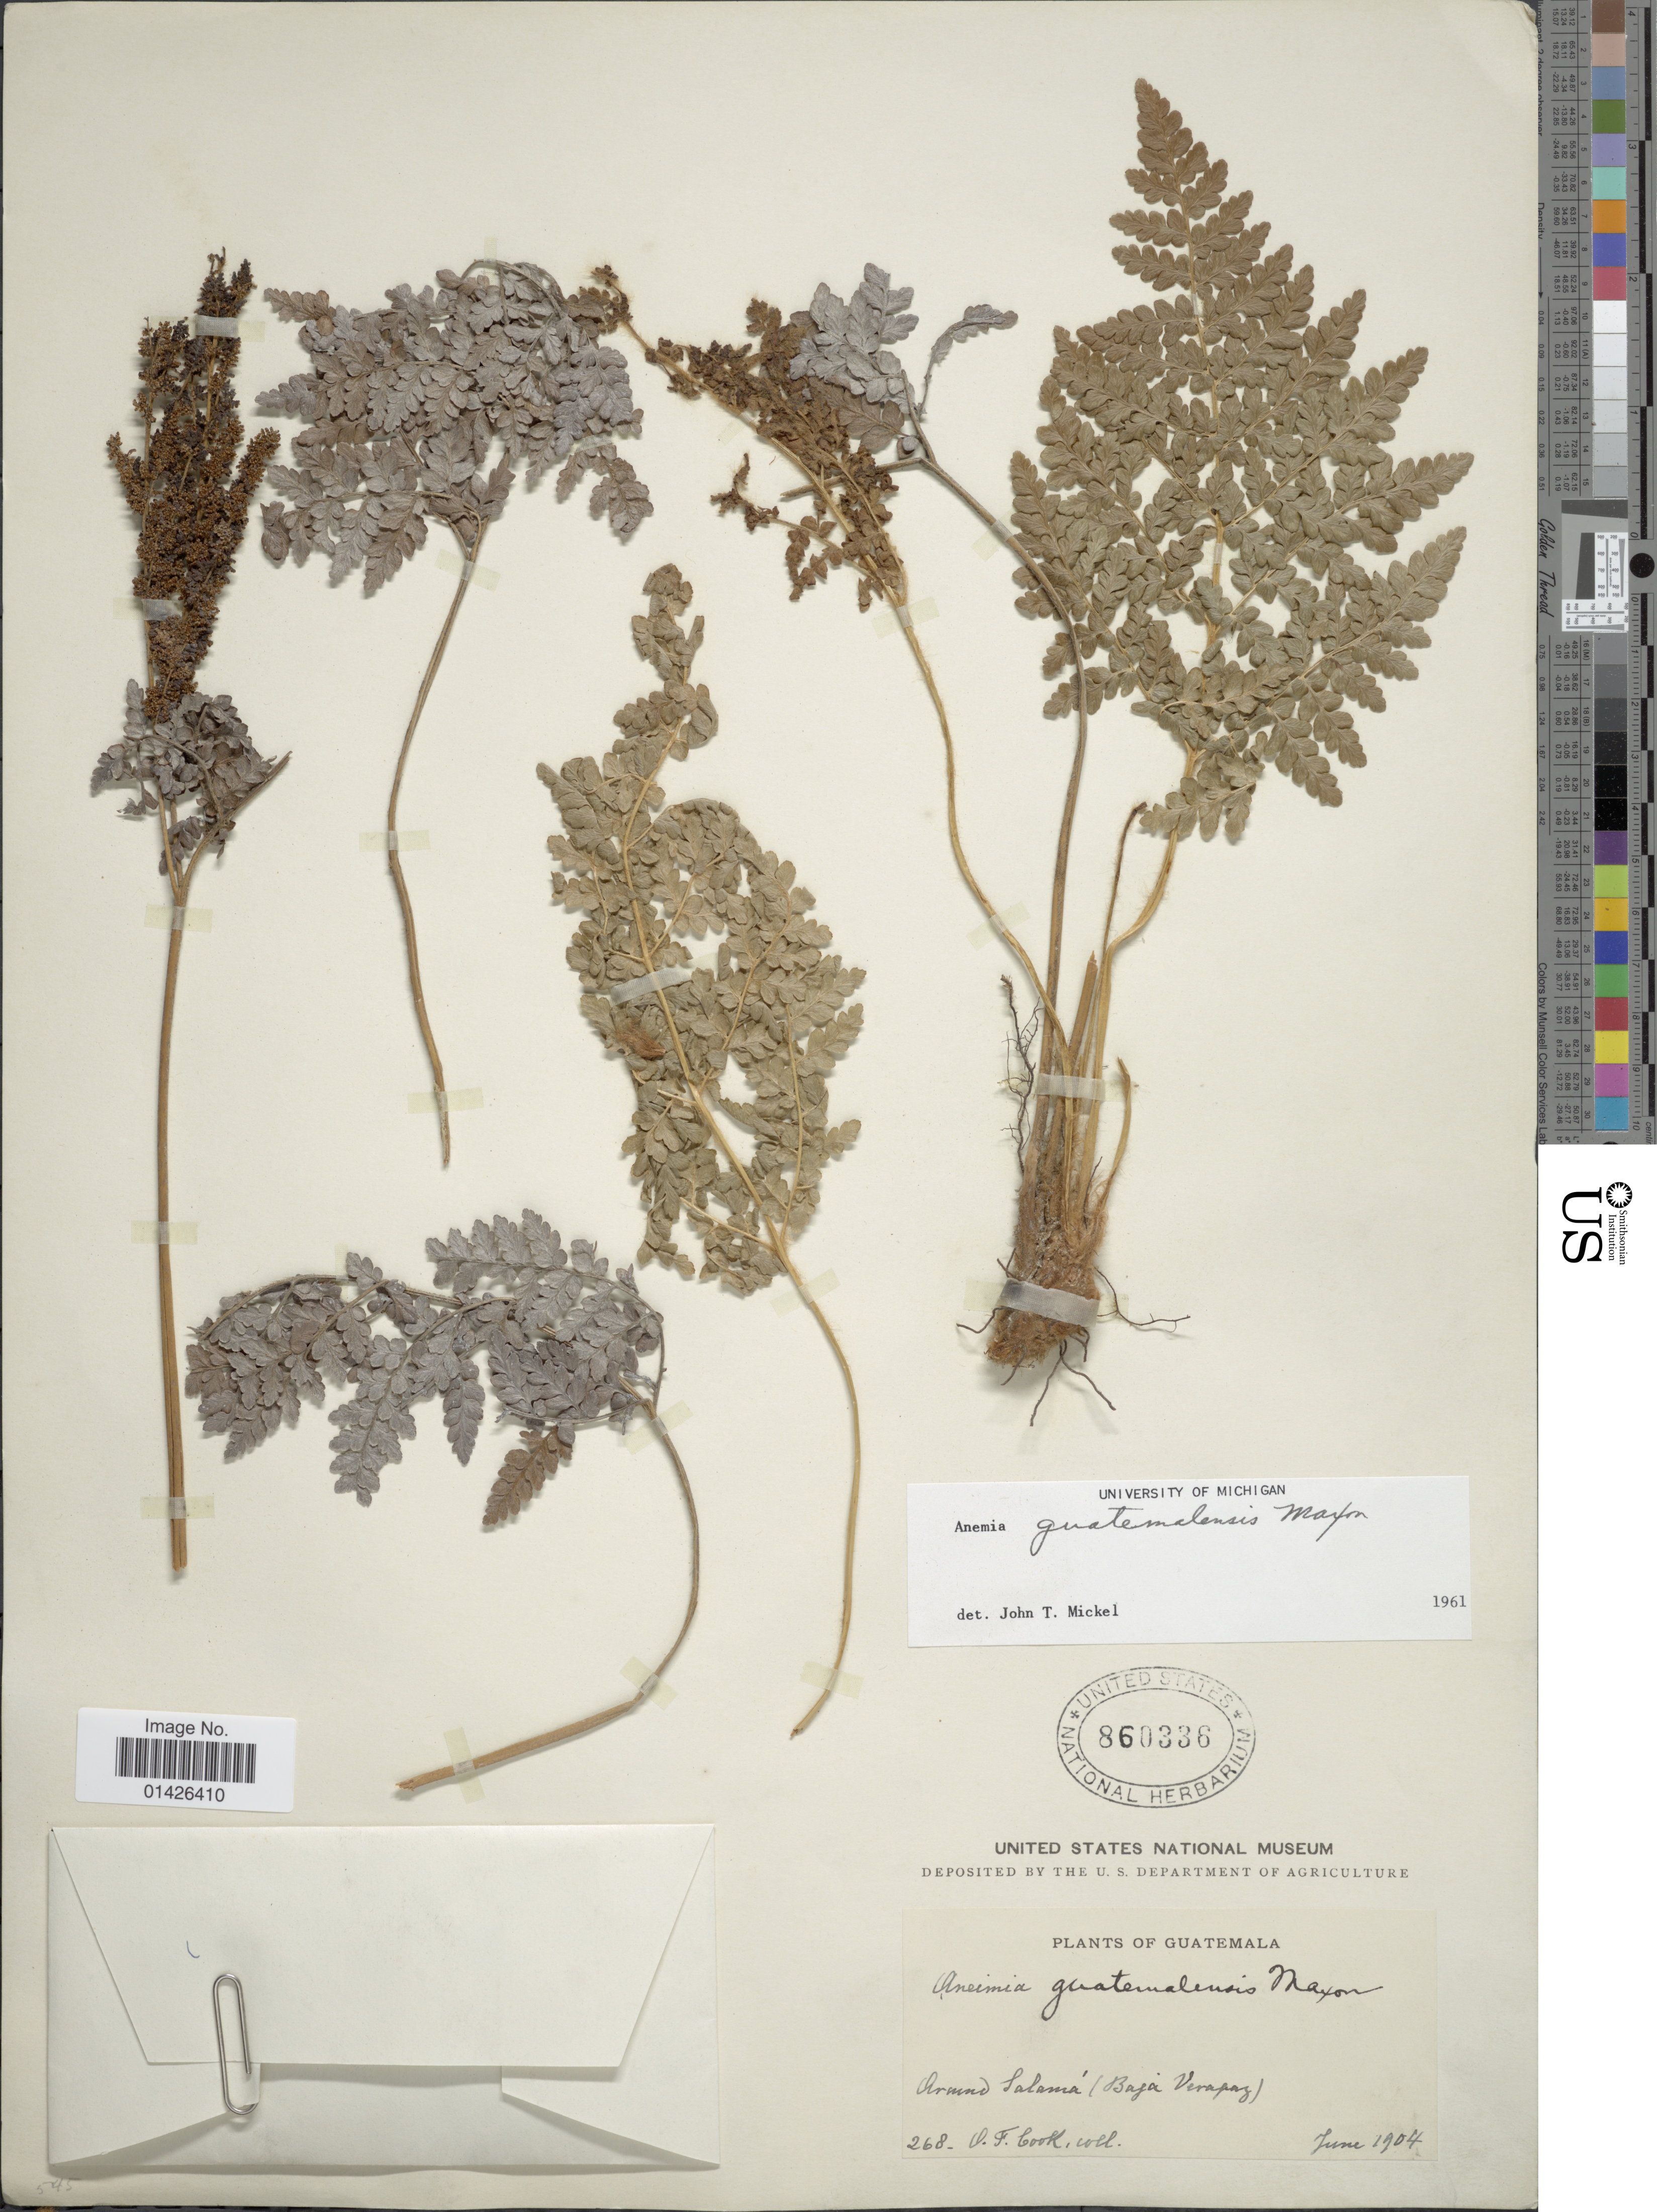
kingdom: Plantae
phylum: Tracheophyta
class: Polypodiopsida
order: Schizaeales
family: Anemiaceae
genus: Anemia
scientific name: Anemia guatemalensis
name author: Maxon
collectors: O. F. Cook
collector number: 268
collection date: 1904-06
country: Guatemala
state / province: Baja Verapaz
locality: Around Salamá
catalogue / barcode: US 860336